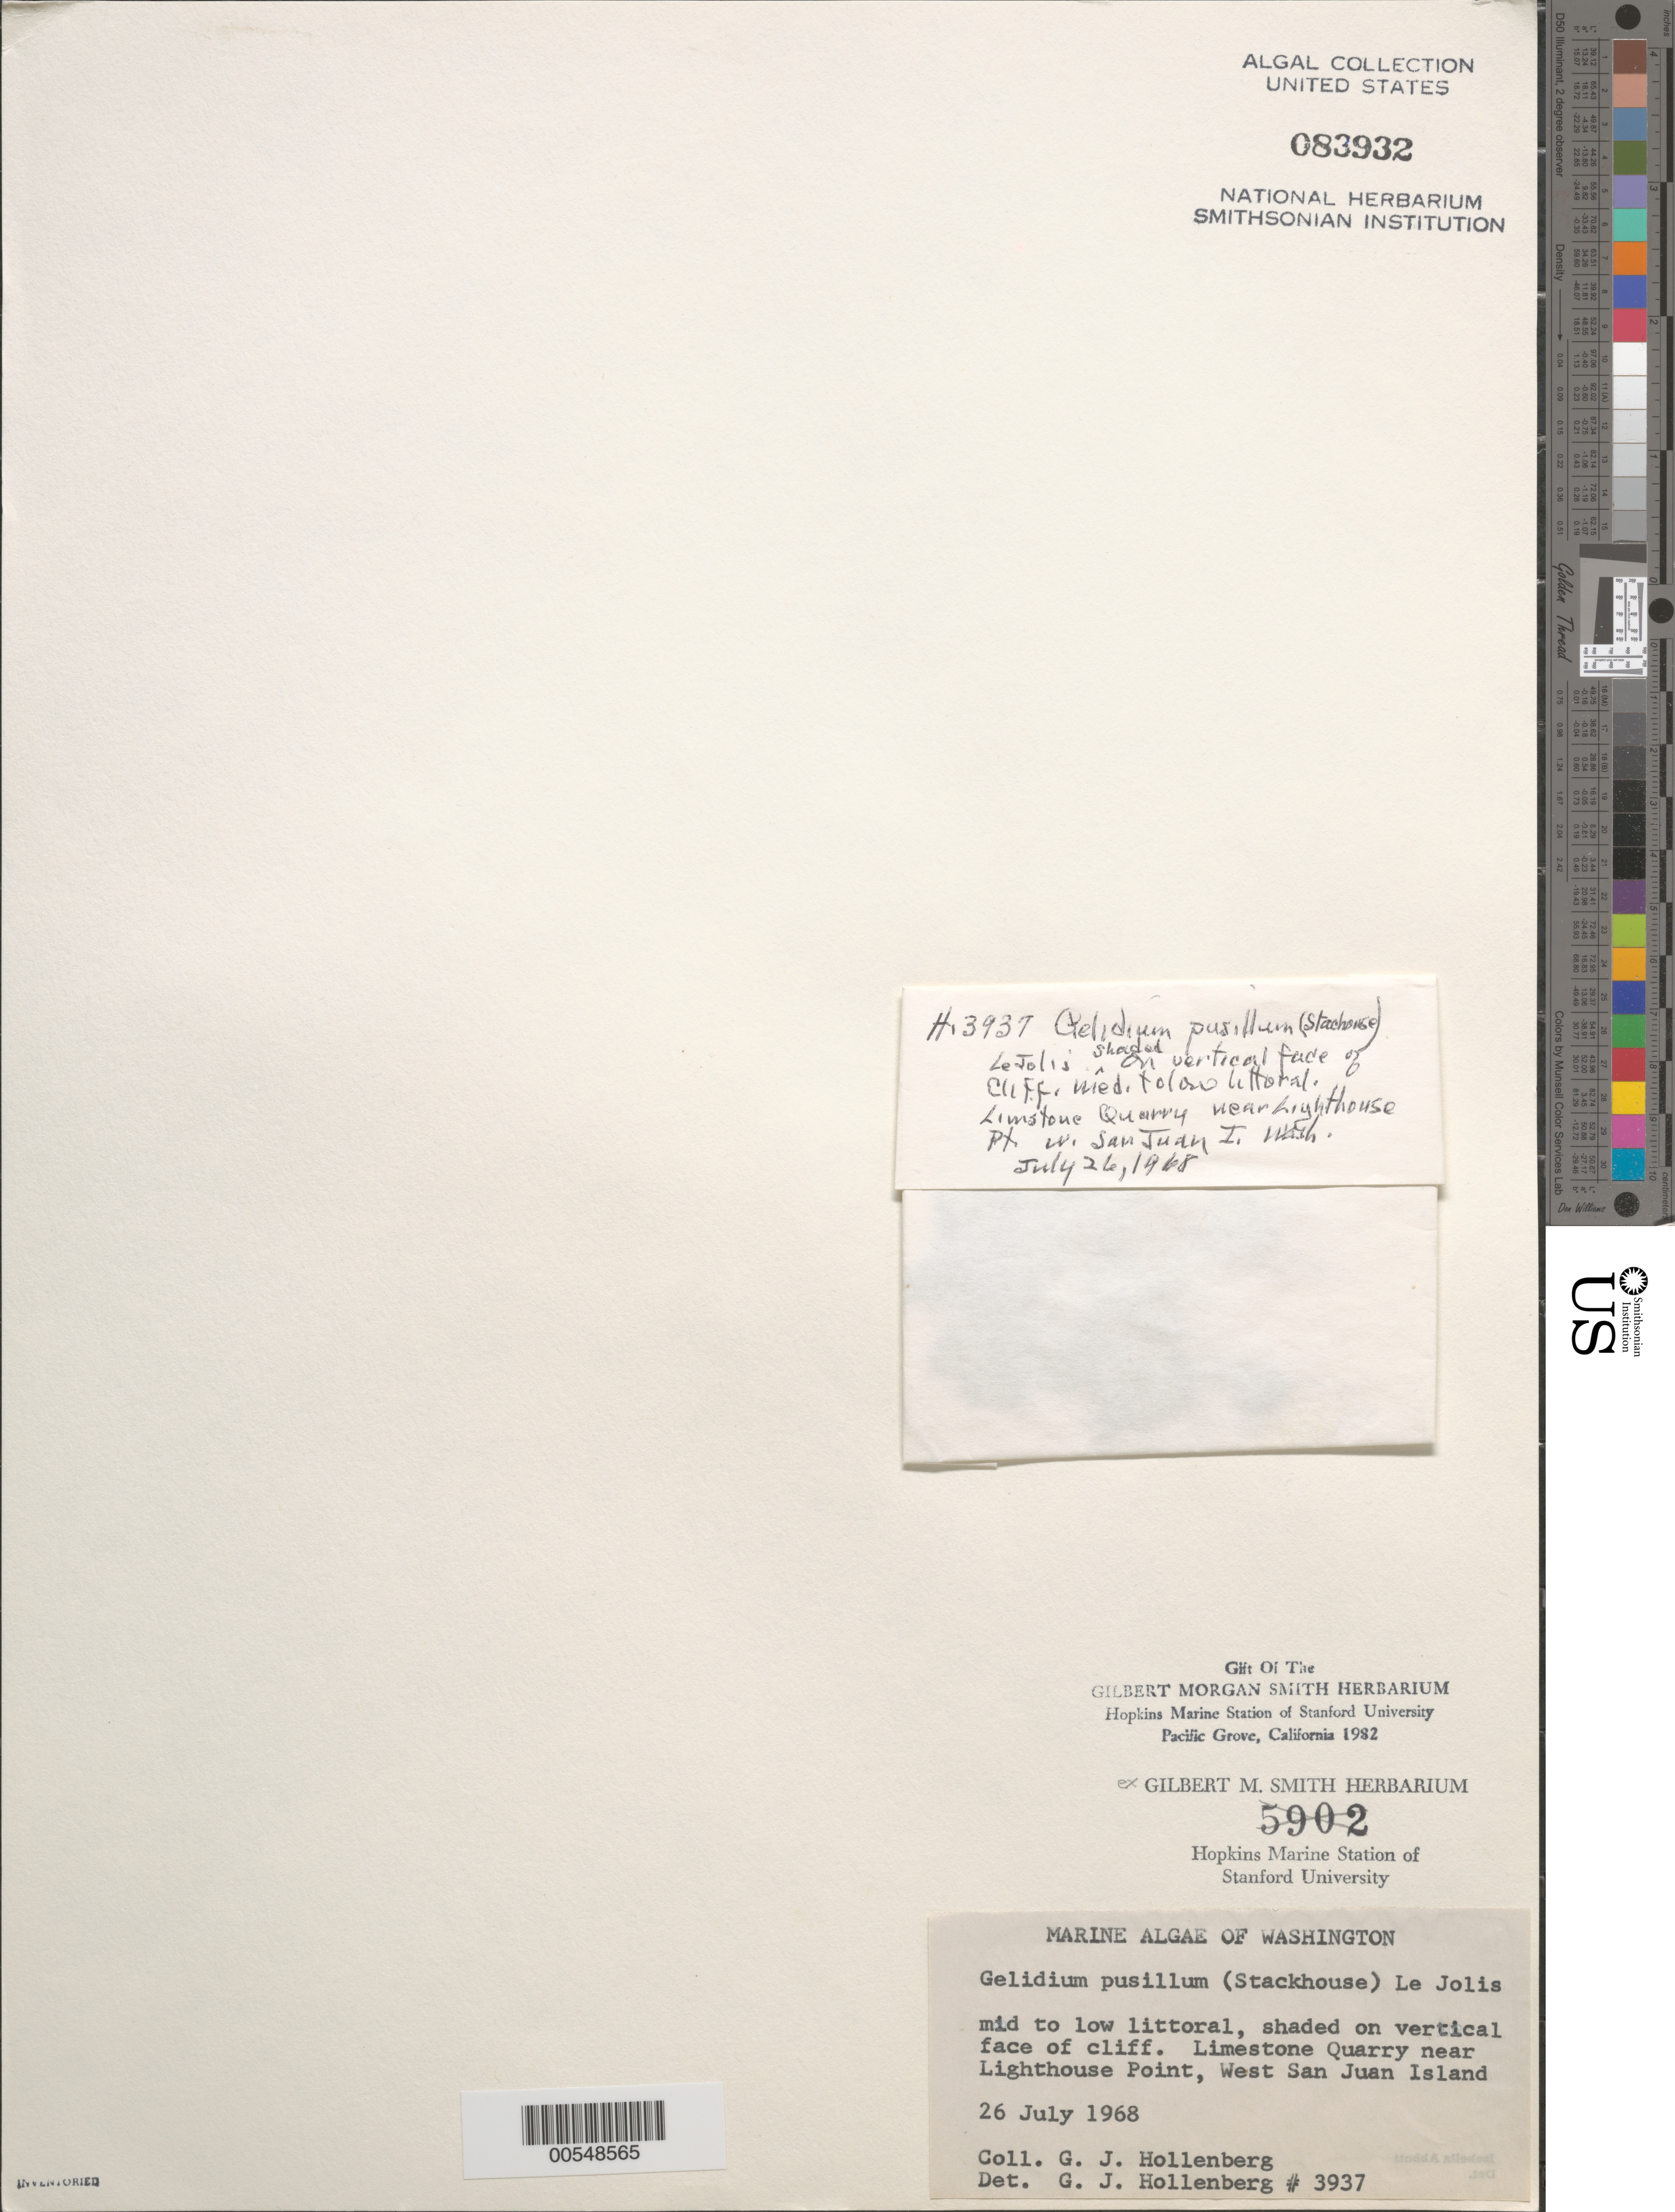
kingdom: Plantae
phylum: Rhodophyta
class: Florideophyceae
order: Gelidiales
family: Gelidiaceae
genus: Gelidium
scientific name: Gelidium pusillum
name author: (Stackh.) Le Jol.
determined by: Hollenberg, George J.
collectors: G. Hollenberg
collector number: GJH 3937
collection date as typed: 26 Jul 1968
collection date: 1968-07-26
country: United States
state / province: Washington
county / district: San Juan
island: San Juan Island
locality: Limestone quarry near Lighthouse Point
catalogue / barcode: US 83932